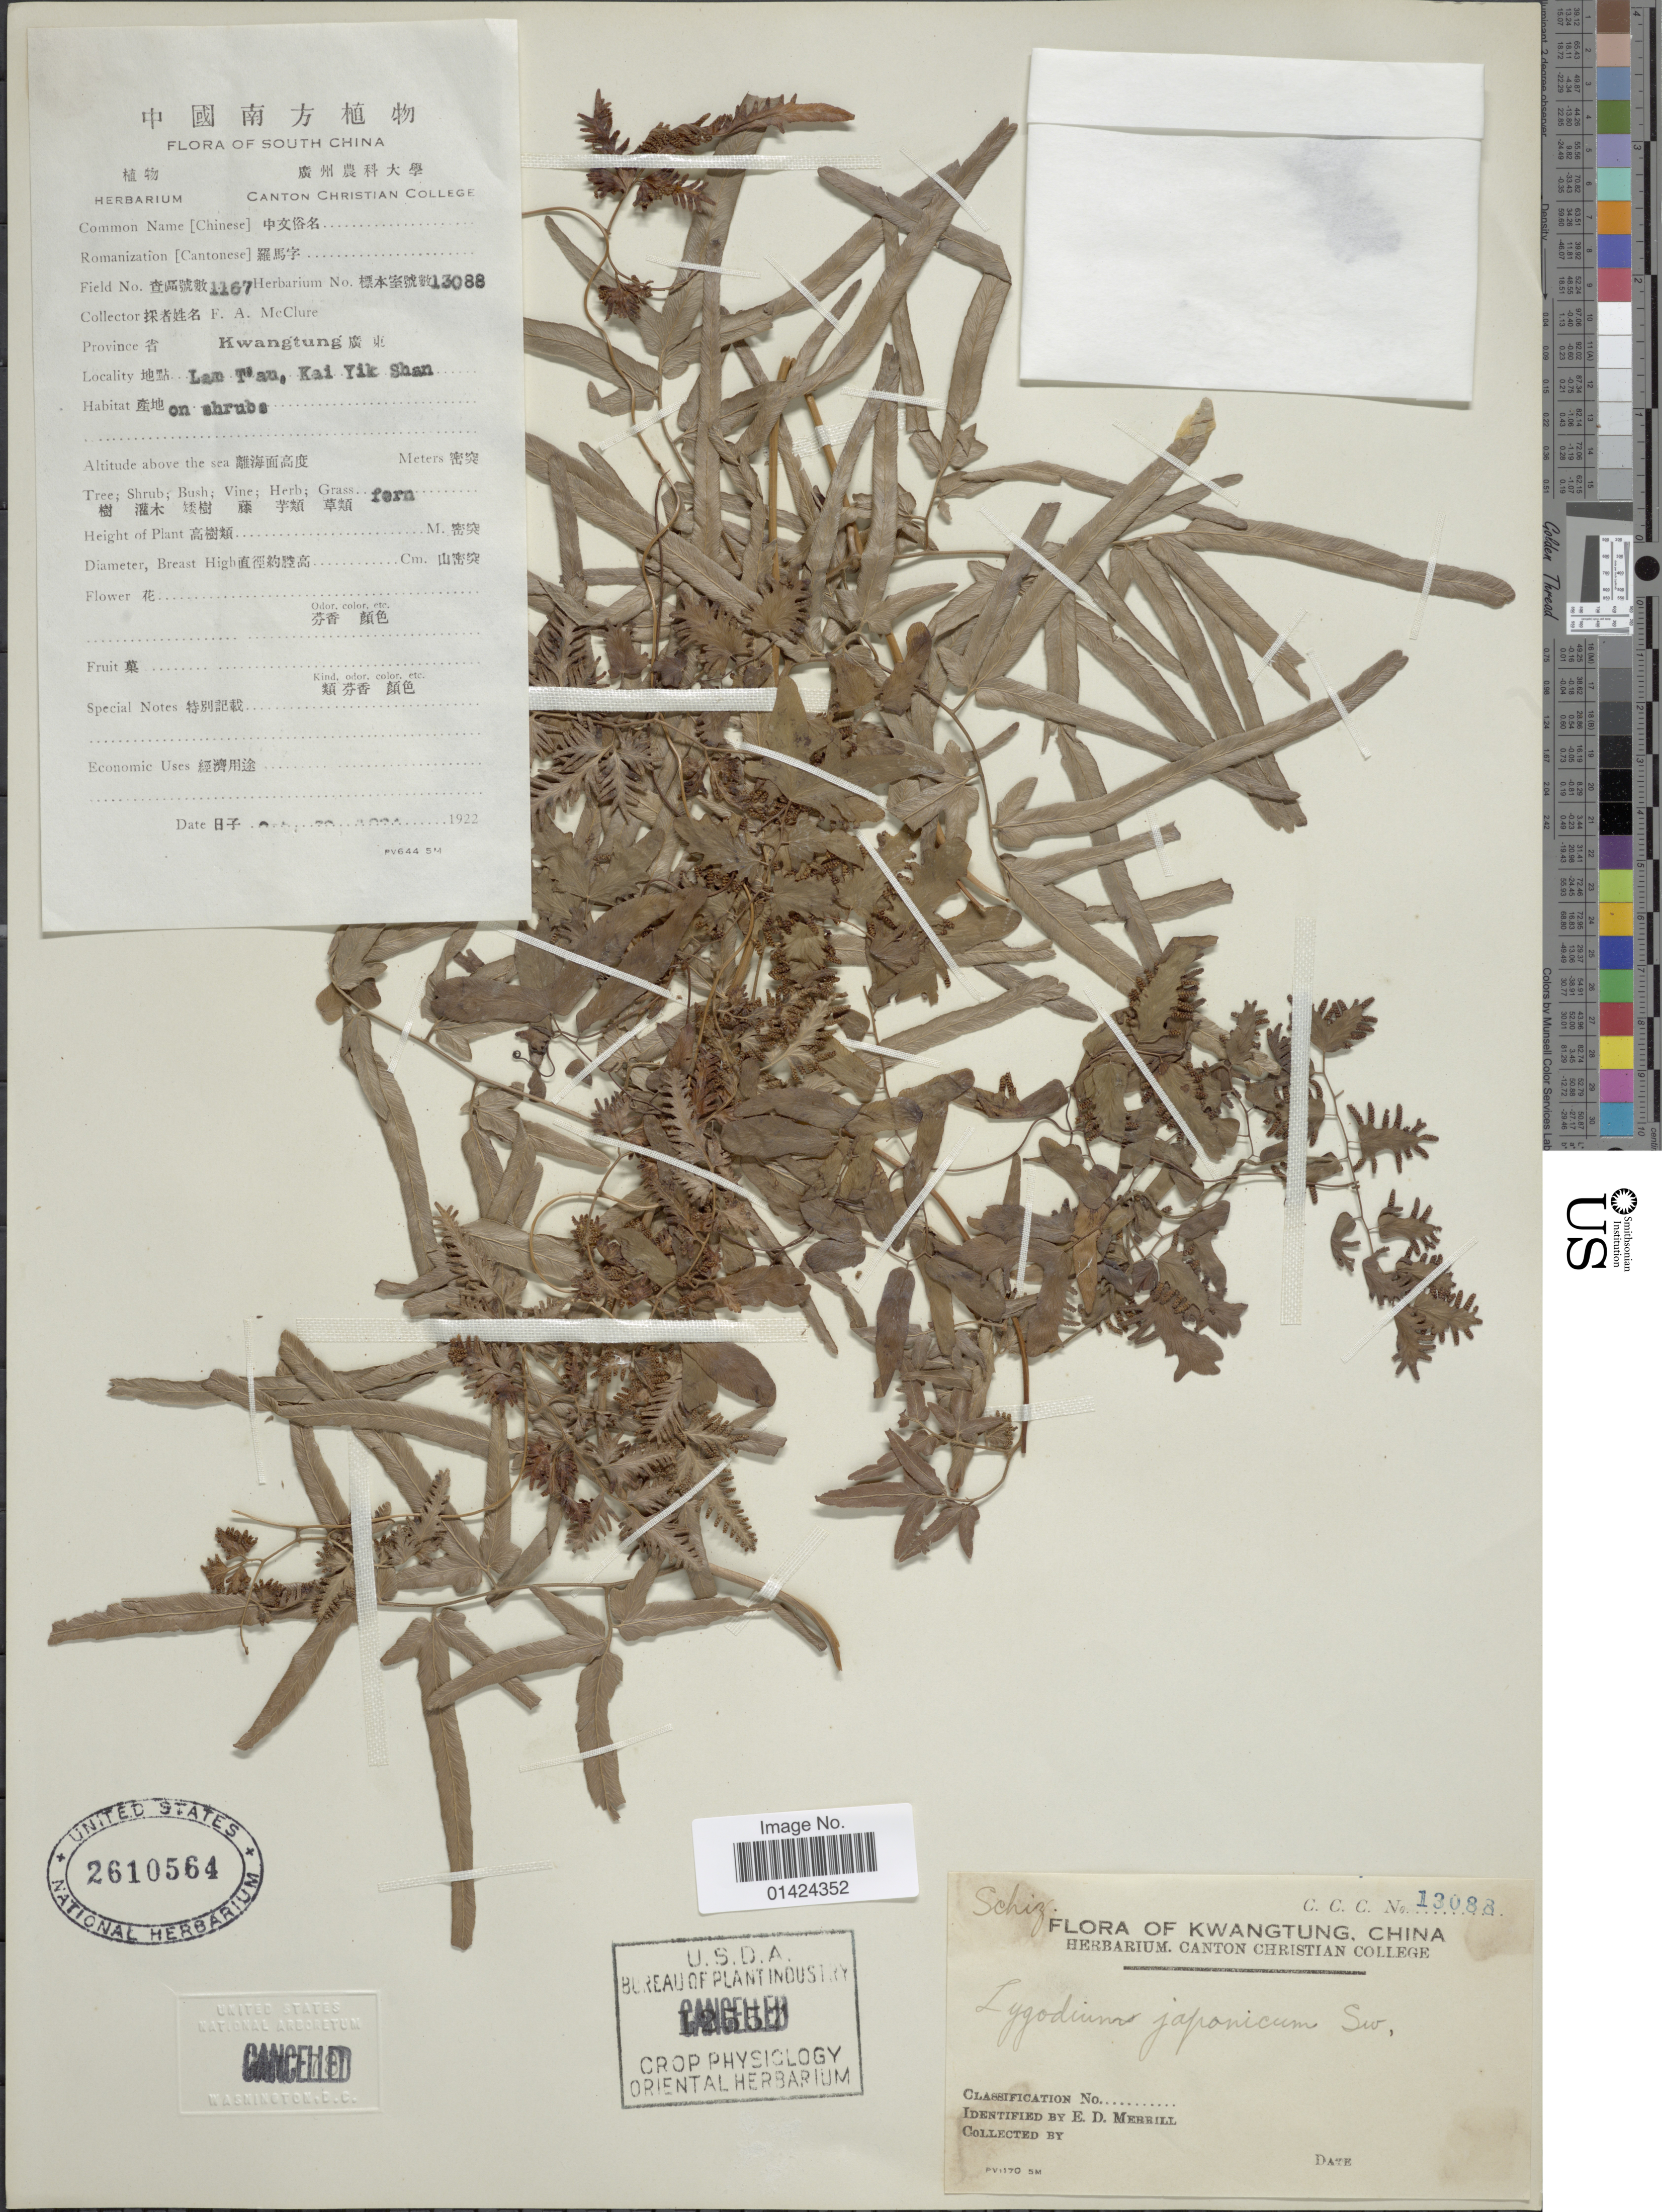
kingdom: Plantae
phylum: Tracheophyta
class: Polypodiopsida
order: Schizaeales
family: Lygodiaceae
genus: Lygodium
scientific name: Lygodium japonicum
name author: (Thunb.) Sw.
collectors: F. A. McClure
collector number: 1167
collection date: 1922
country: China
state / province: Guangdong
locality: Kwangtung. Lam T'au, Kai Yik Shan.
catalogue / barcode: US 2610564